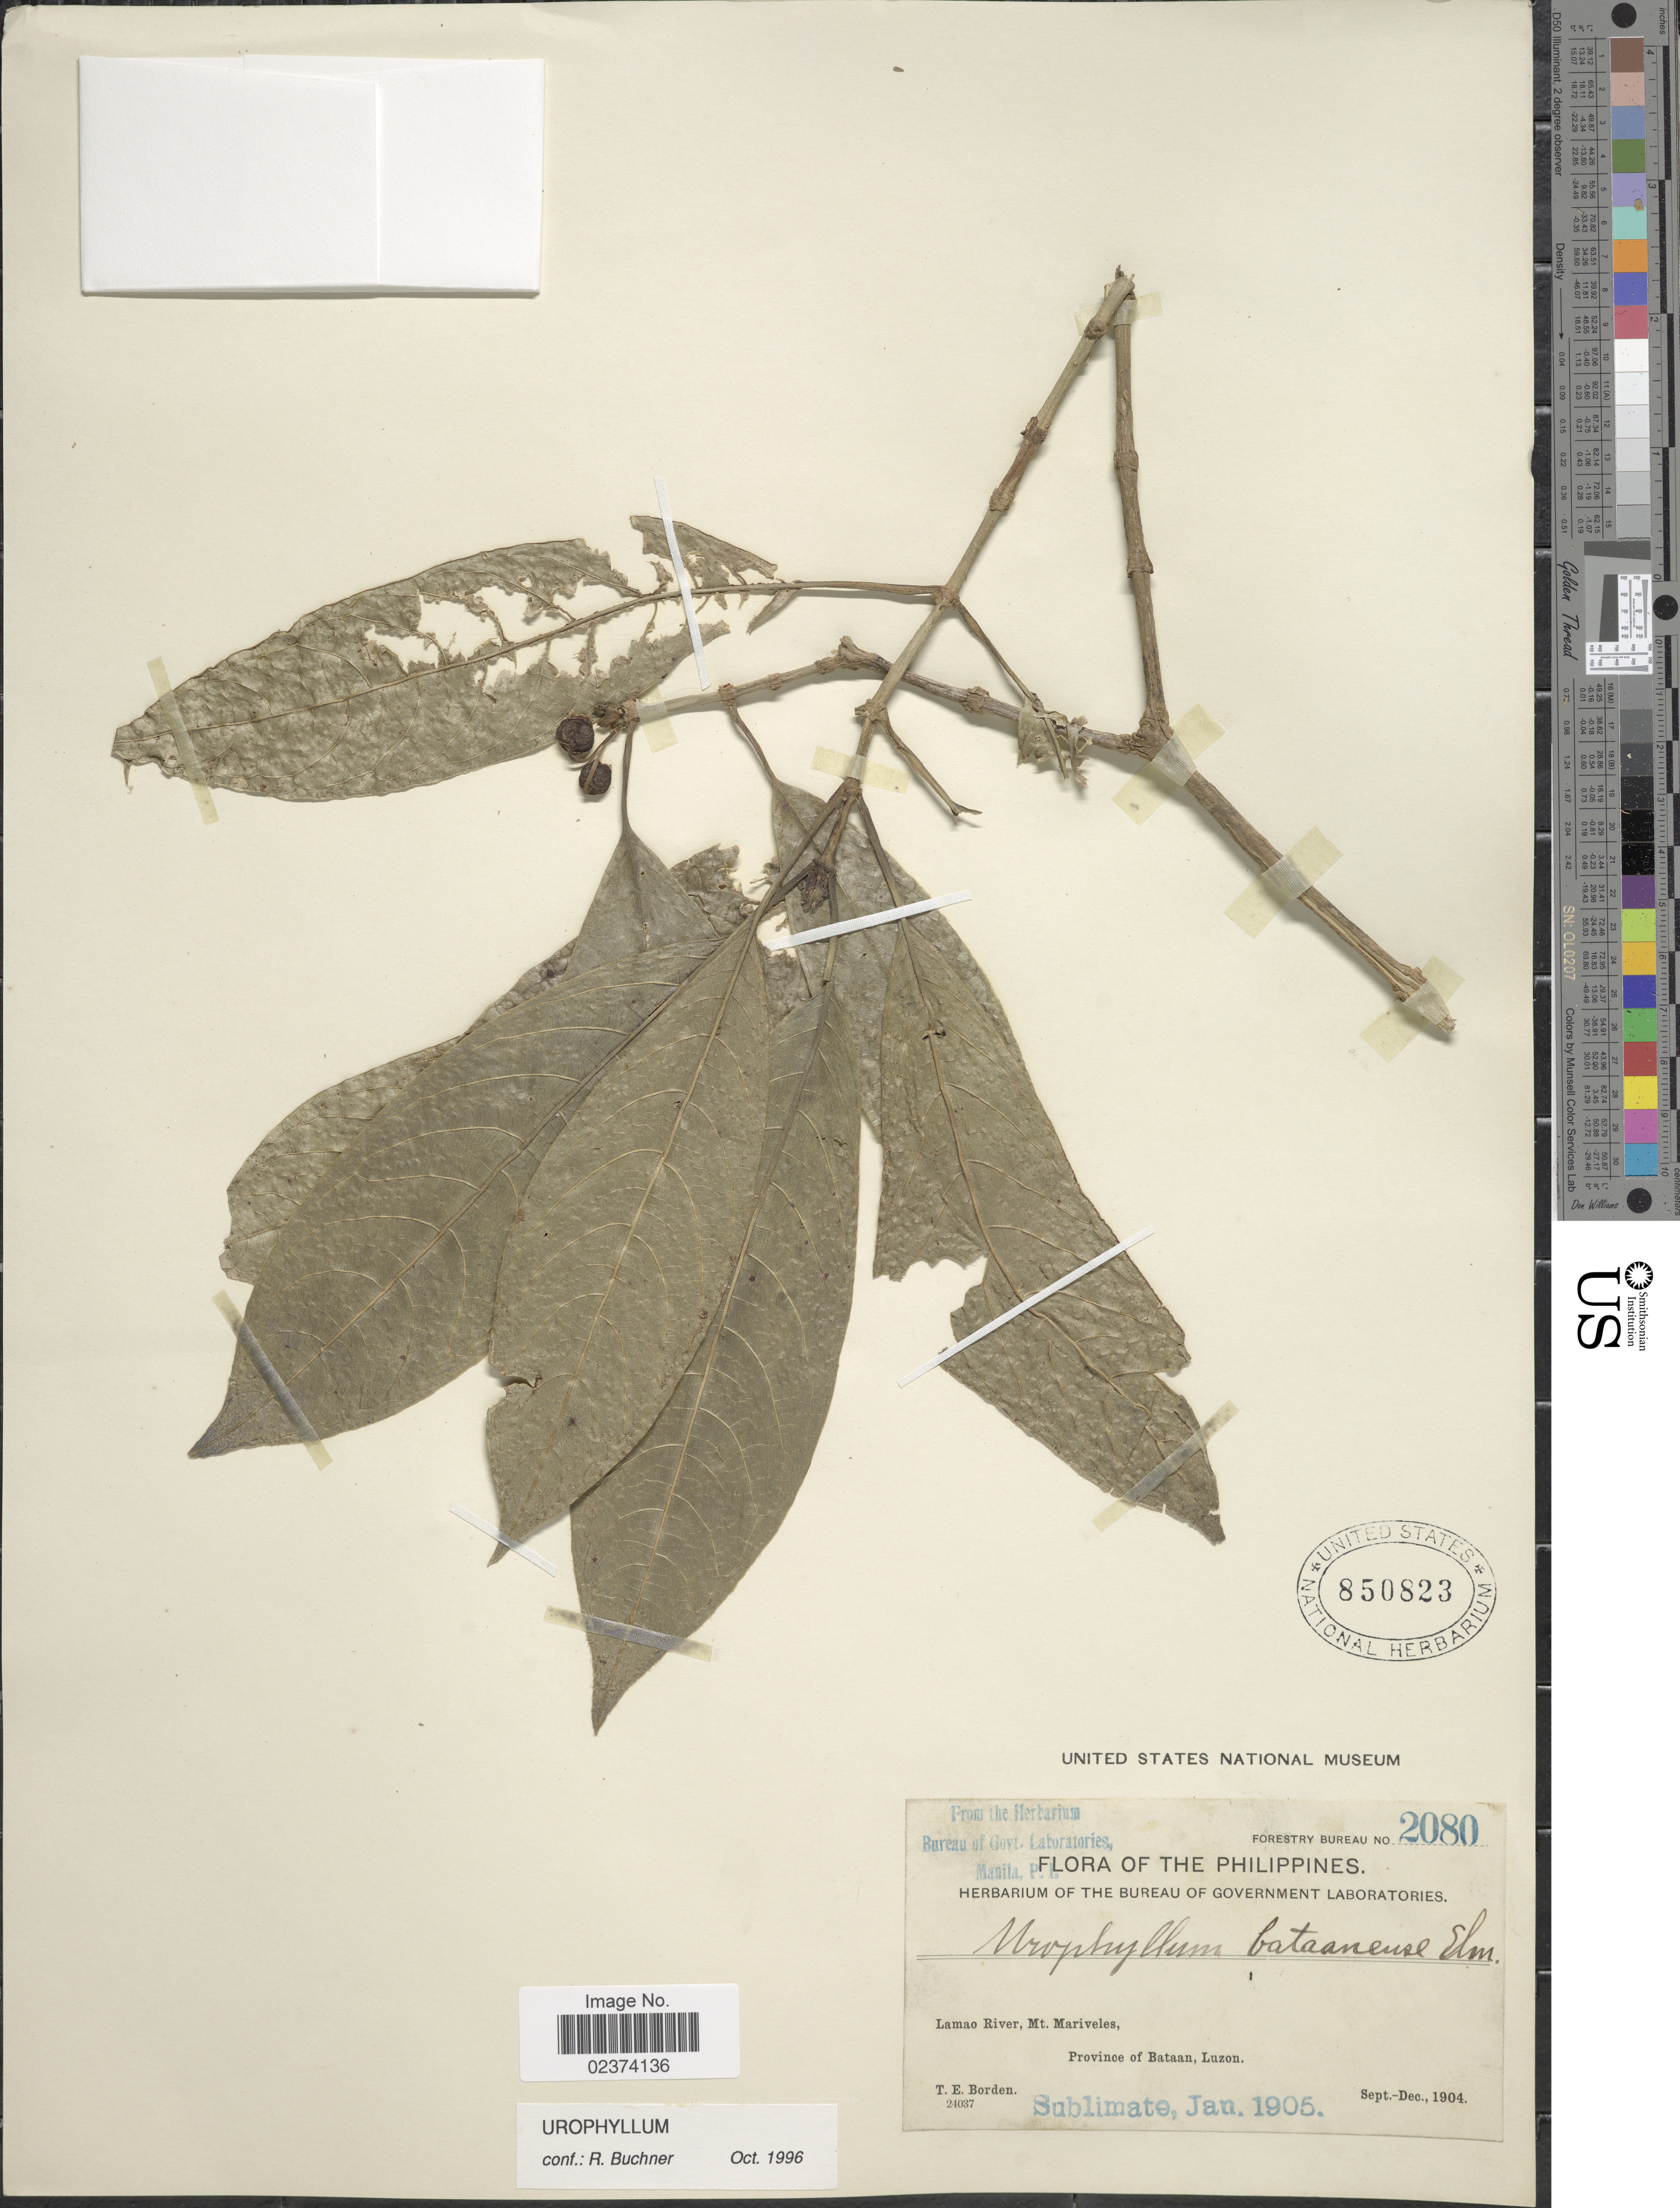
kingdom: Plantae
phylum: Tracheophyta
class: Magnoliopsida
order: Gentianales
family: Rubiaceae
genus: Urophyllum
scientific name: Urophyllum sp.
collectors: T. E. Borden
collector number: Forestry Bureau 2080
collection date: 1904-09/1904-12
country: Philippines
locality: Lamao River, Mt. Mariveles, Province of Bataan, Luzon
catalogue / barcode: US 850823